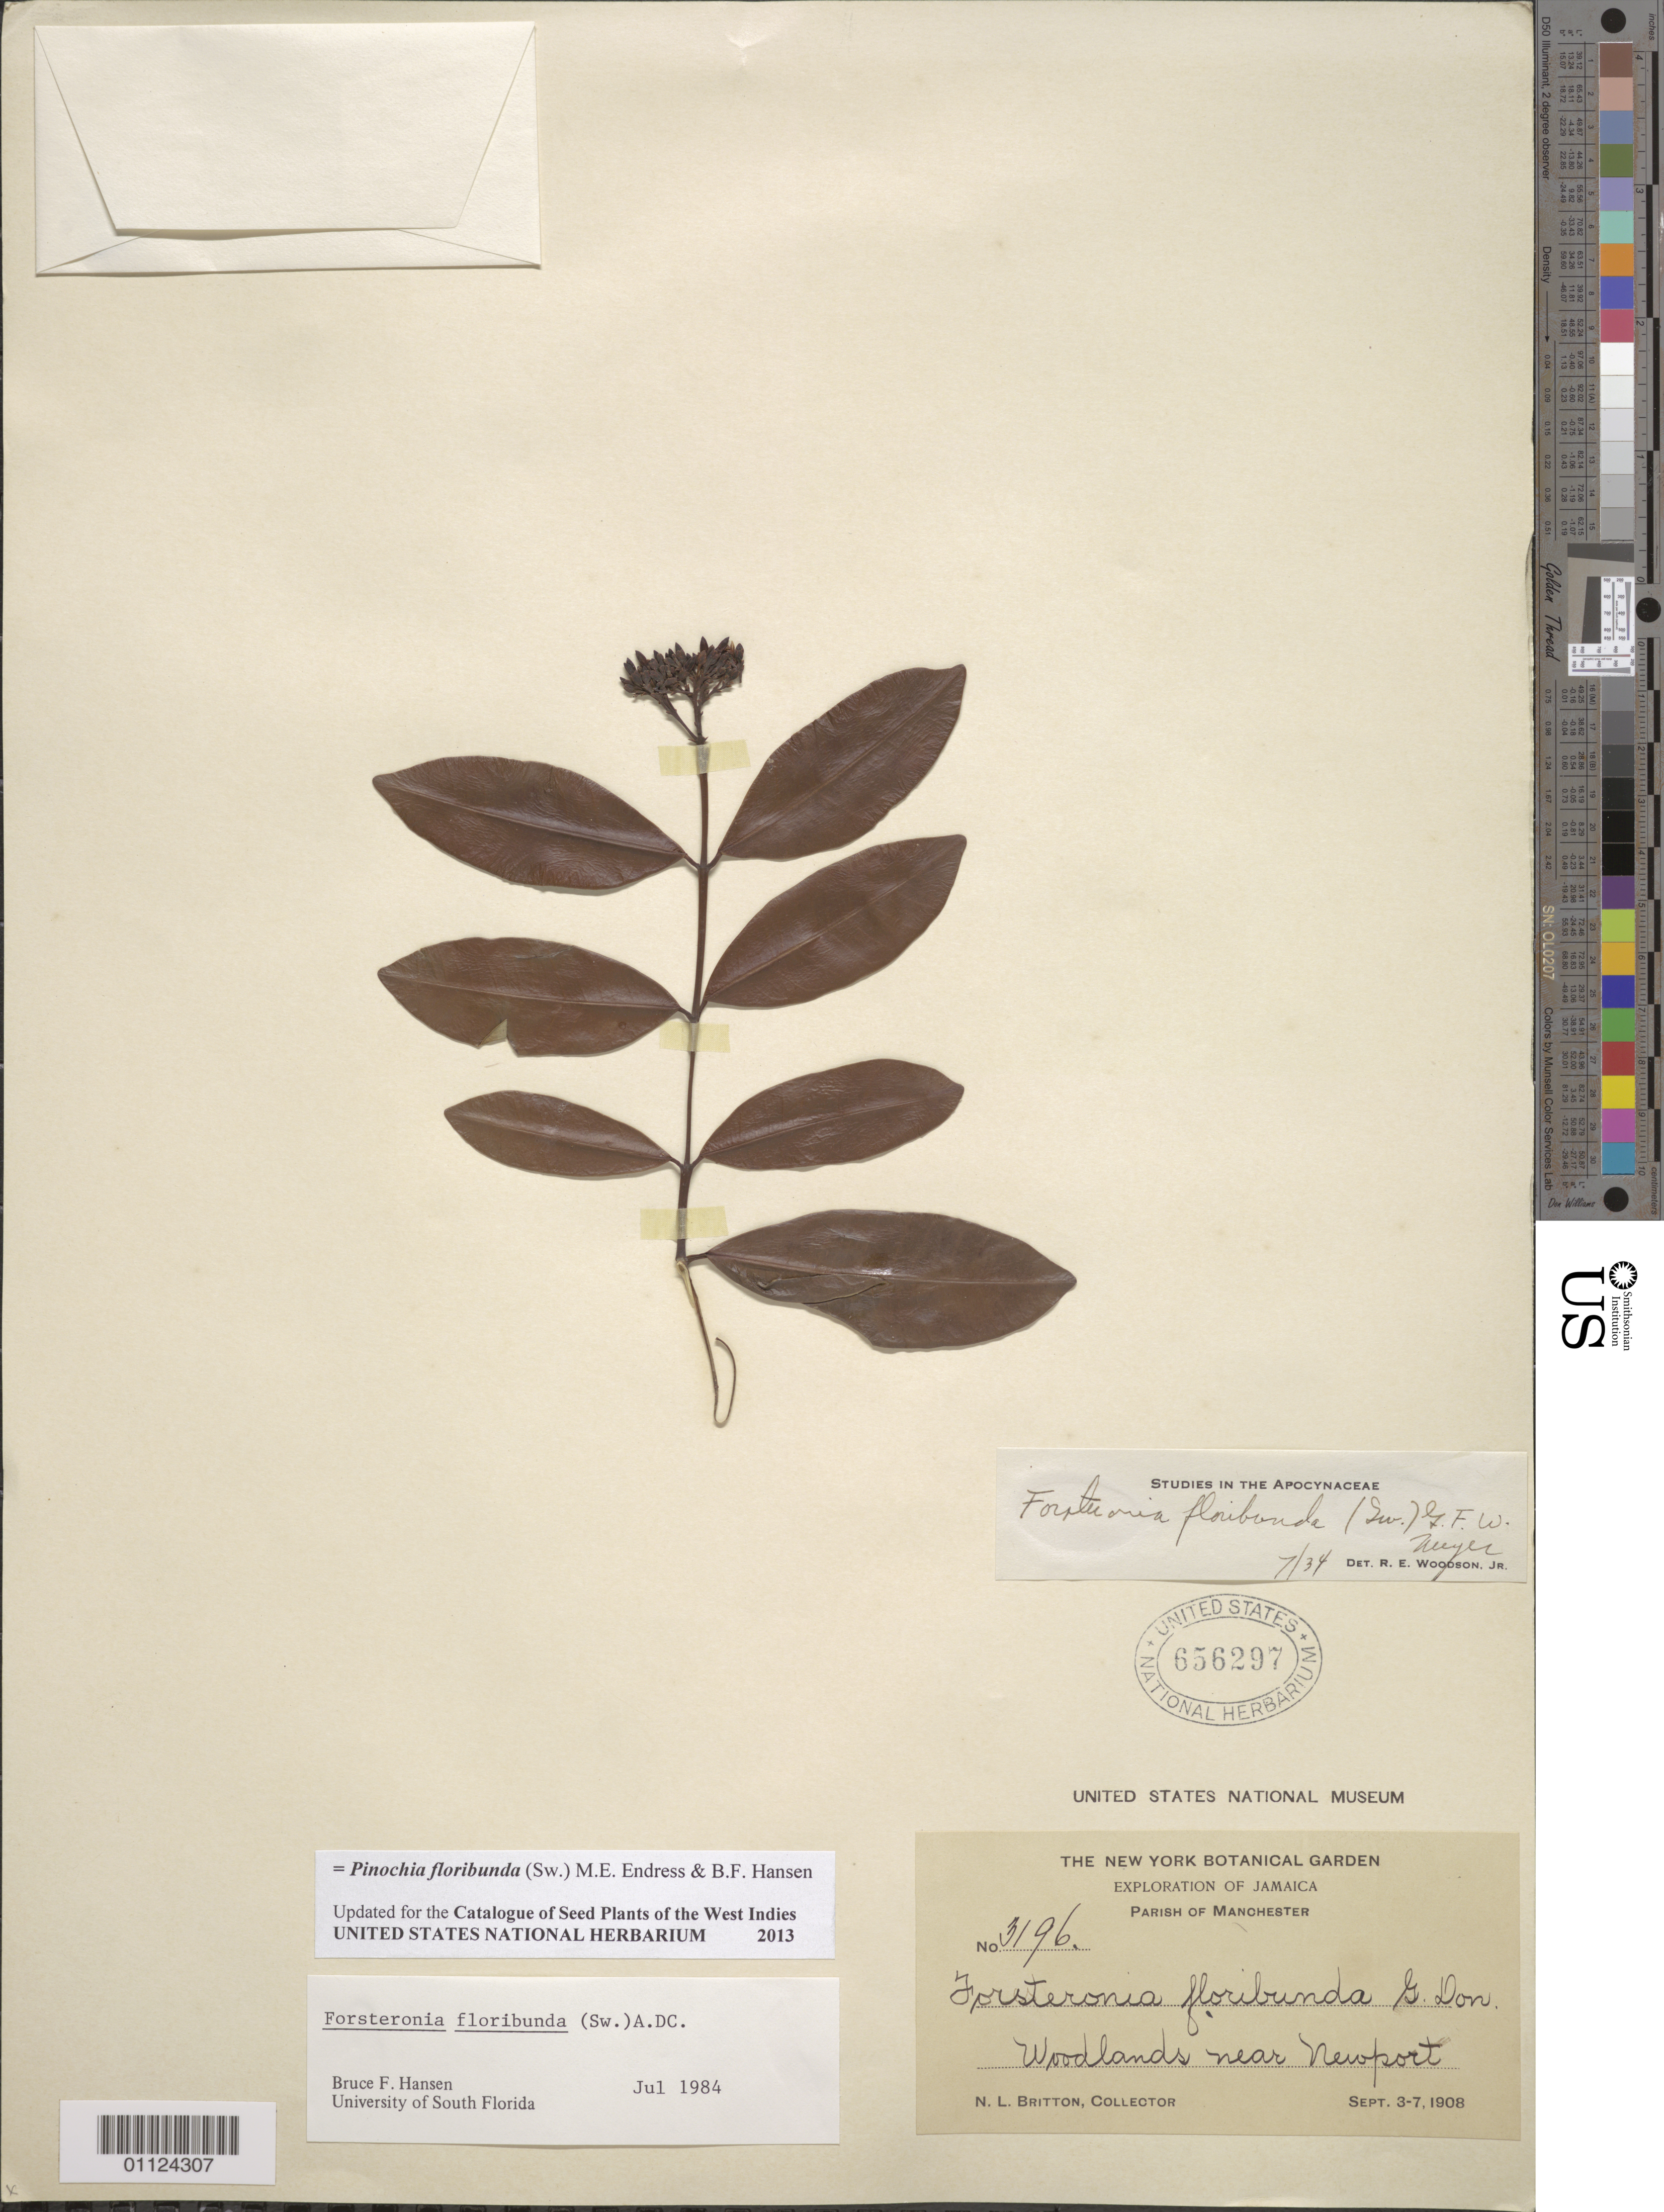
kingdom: Plantae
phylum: Tracheophyta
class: Magnoliopsida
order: Gentianales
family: Apocynaceae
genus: Pinochia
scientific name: Pinochia floribunda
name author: (Sw.) M.E. Endress & B.F. Hansen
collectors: N. Britton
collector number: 3196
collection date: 1908-09-03/1908-09-07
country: Jamaica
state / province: Manchester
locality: Newport vicinity.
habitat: Woodlands.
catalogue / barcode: US 656297